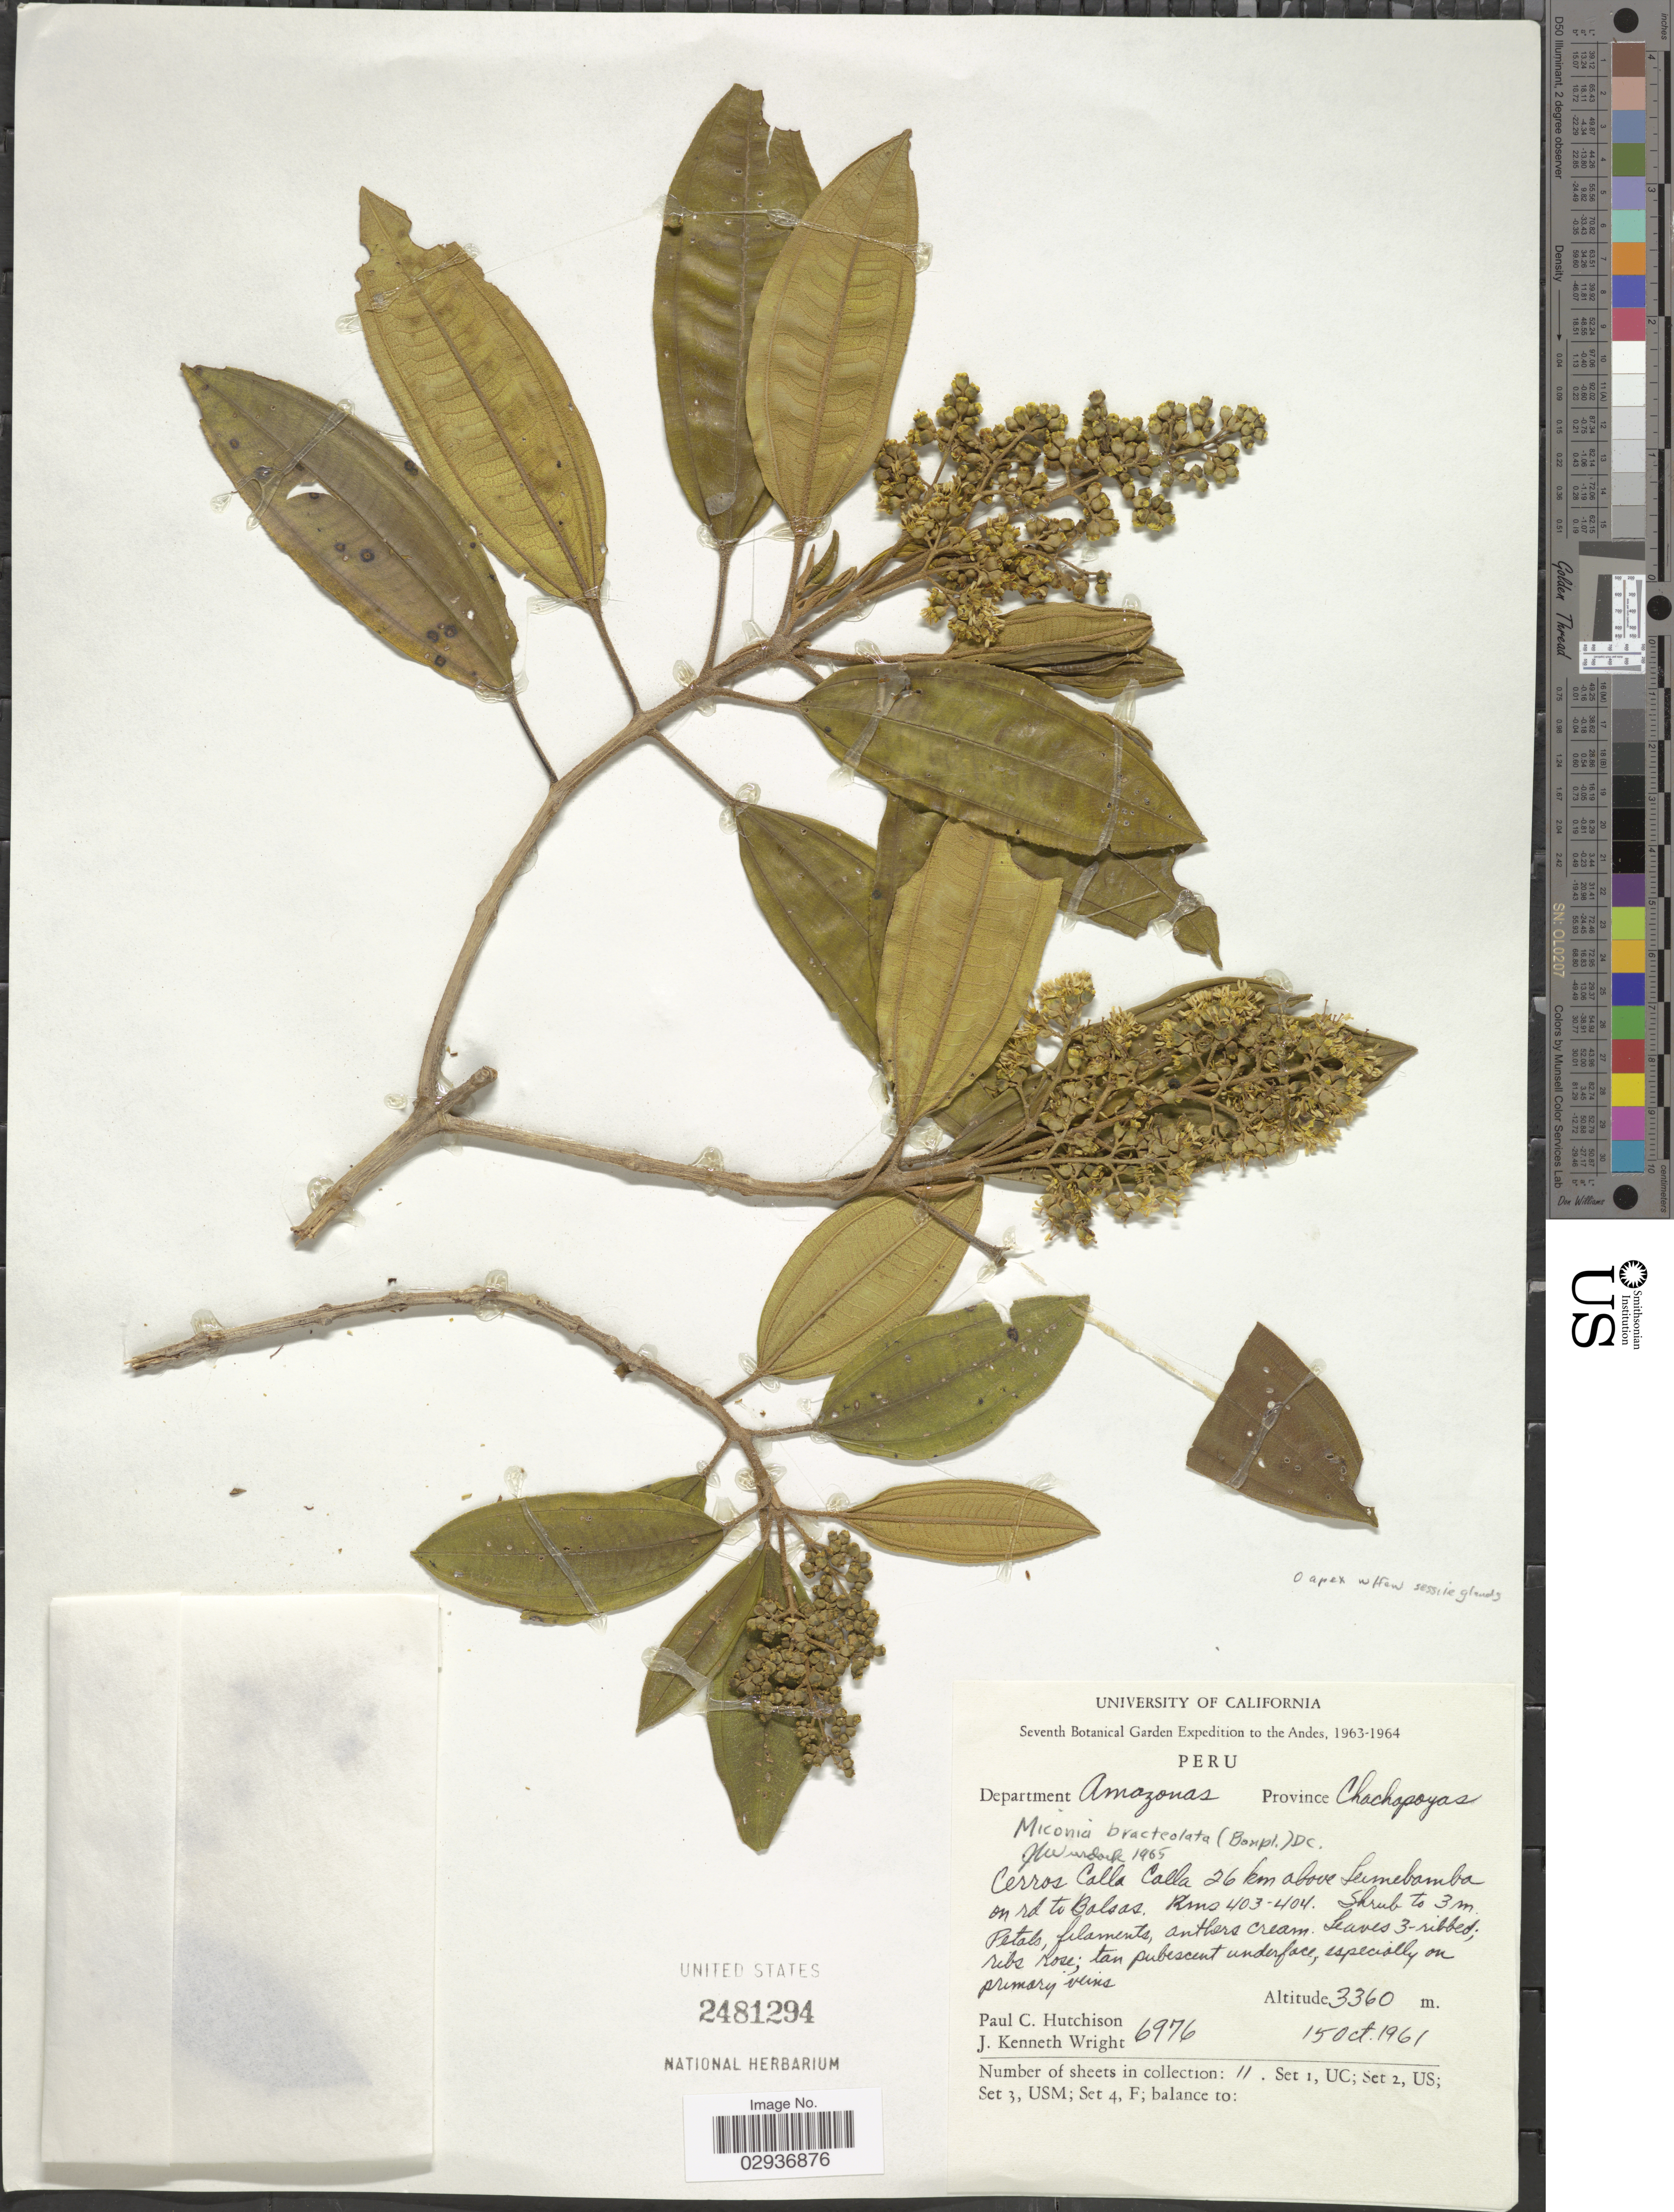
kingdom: Plantae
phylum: Tracheophyta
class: Magnoliopsida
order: Myrtales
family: Melastomataceae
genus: Miconia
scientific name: Miconia bracteolata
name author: (Bonpl.) DC.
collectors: P. C. Hutchison & J. K. Wright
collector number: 6976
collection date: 1961-10-15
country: Peru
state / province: Amazonas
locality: Andes. Department Amazonas. Province Chachapoyas. Cerros Calla Calla 26 km above Leimebamba on rd to Balsas. Kms 403-404.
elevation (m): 3360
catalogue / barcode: US 2481294